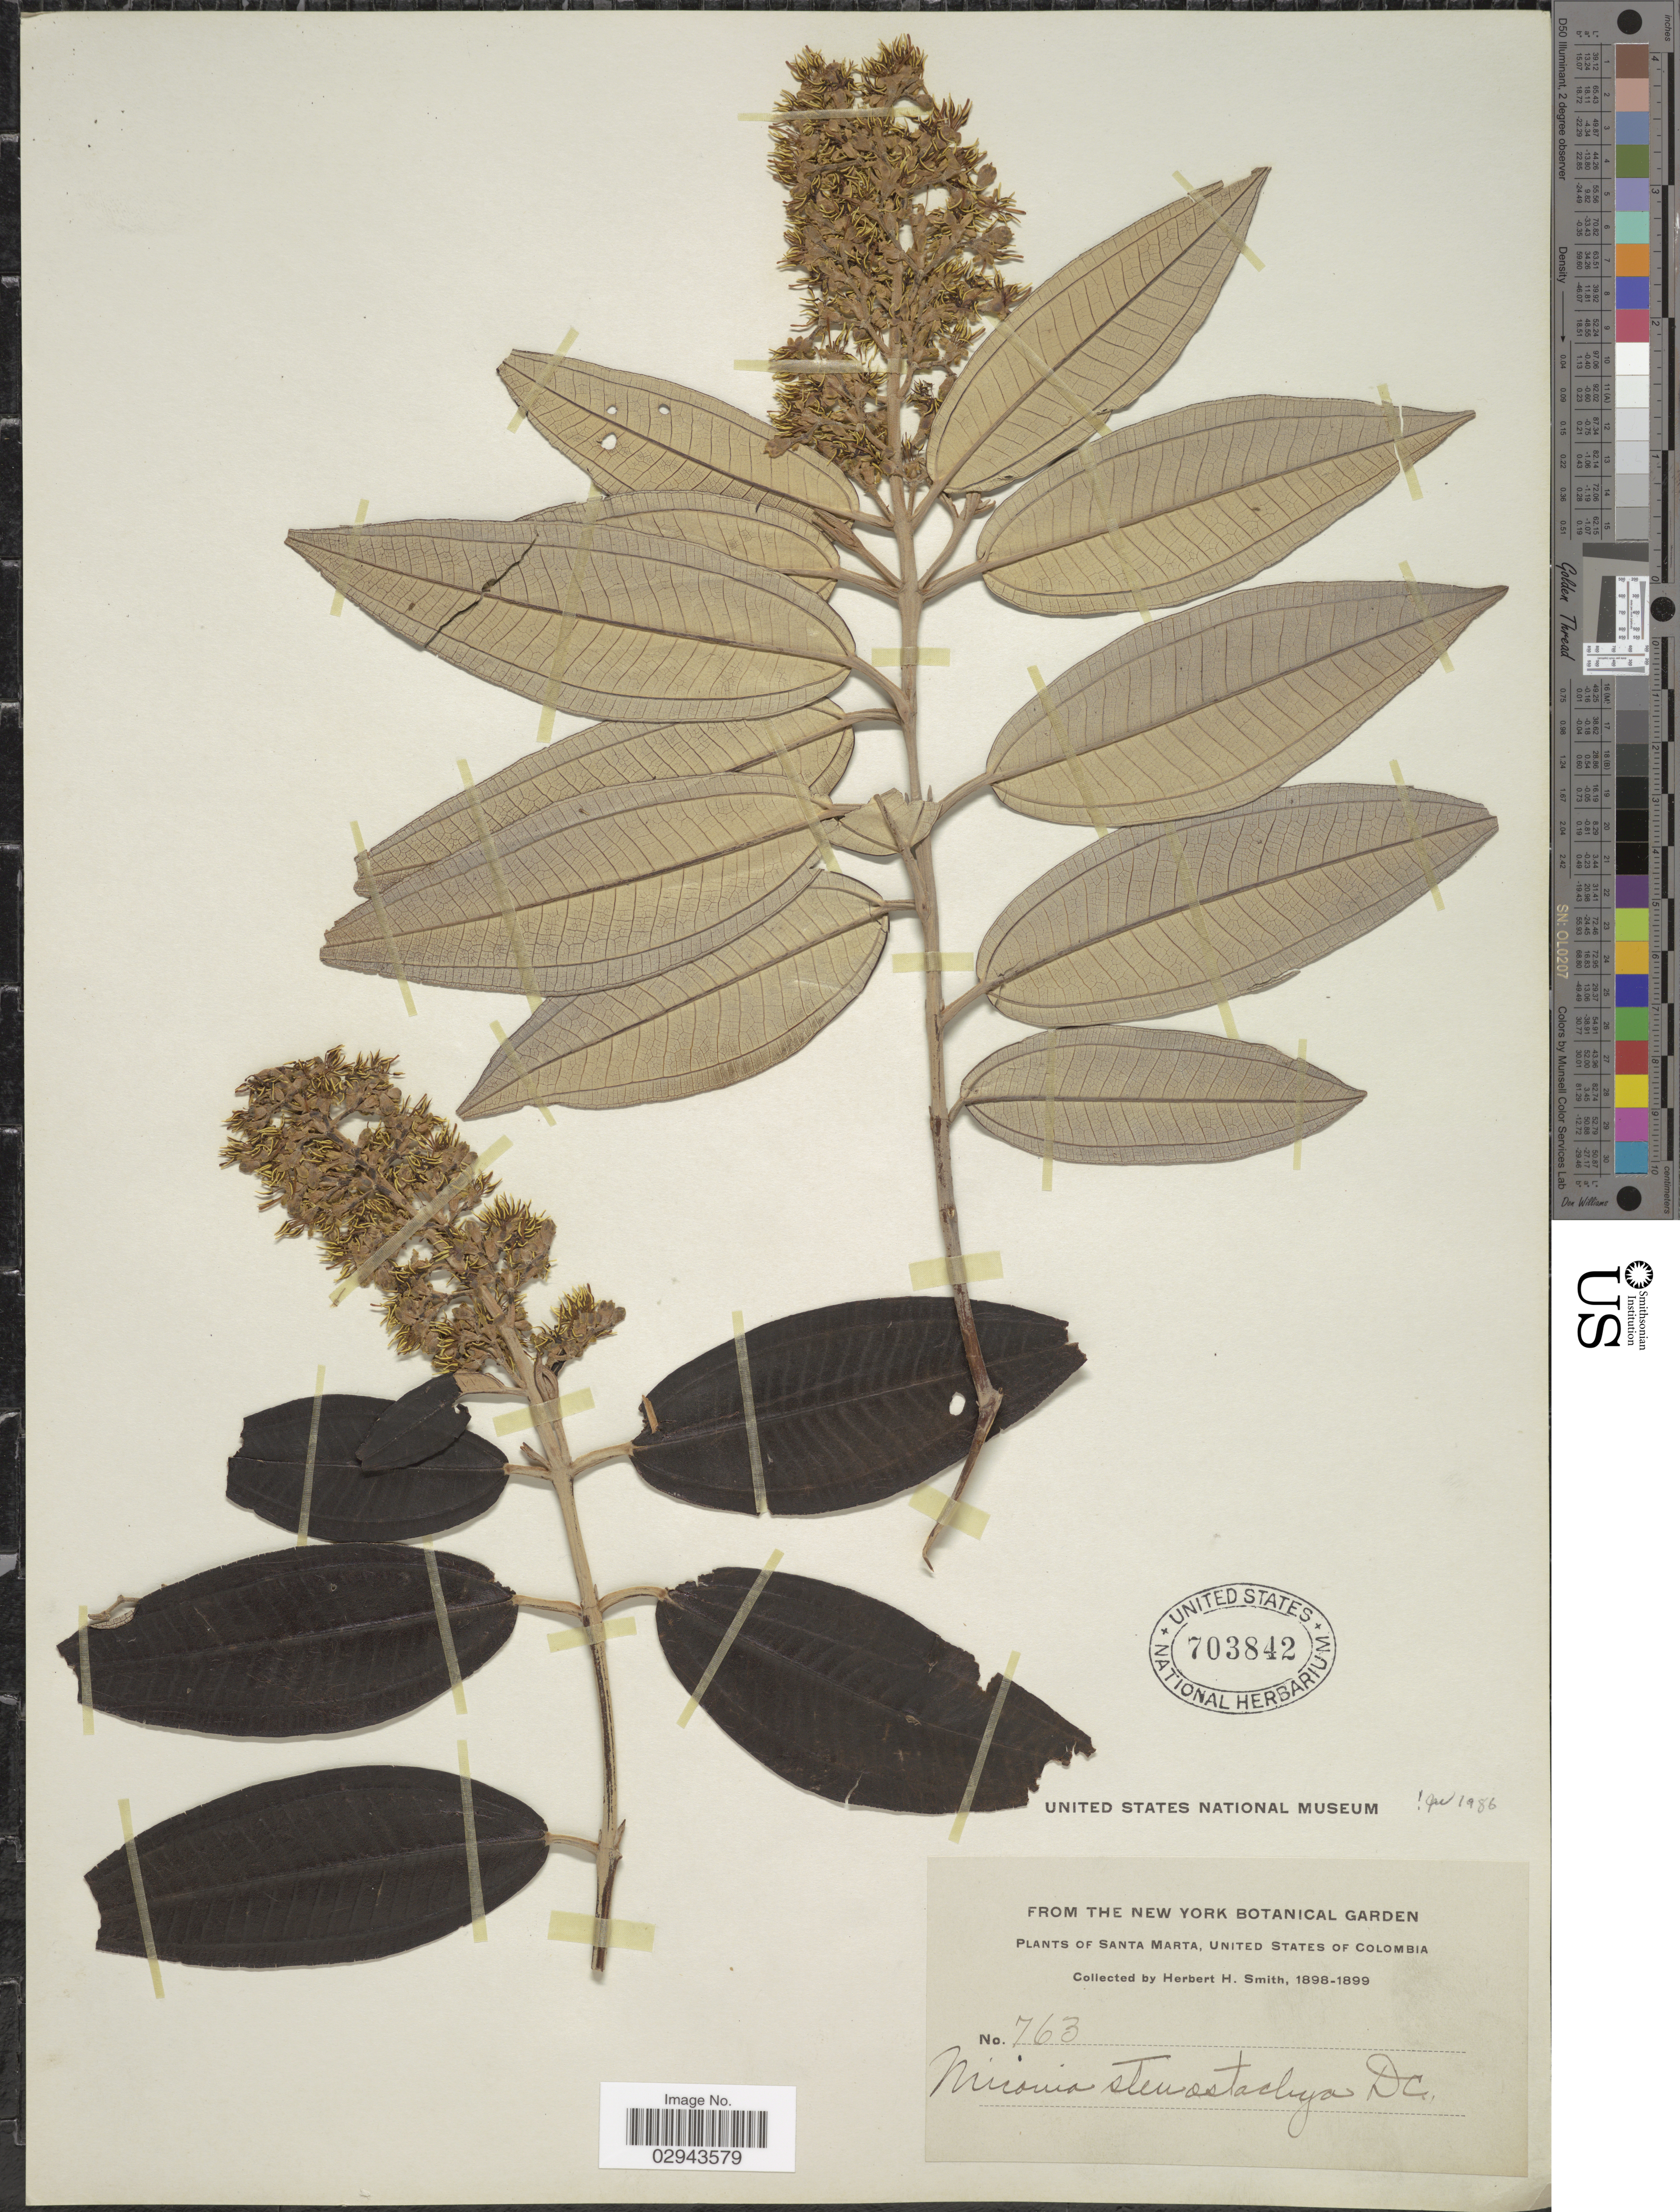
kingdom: Plantae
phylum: Tracheophyta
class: Magnoliopsida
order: Myrtales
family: Melastomataceae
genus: Miconia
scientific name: Miconia stenostachya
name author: DC.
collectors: Herbert H. Smith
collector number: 763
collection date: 1898/1899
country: Colombia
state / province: Magdalena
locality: Santa Marta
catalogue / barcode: US 703842